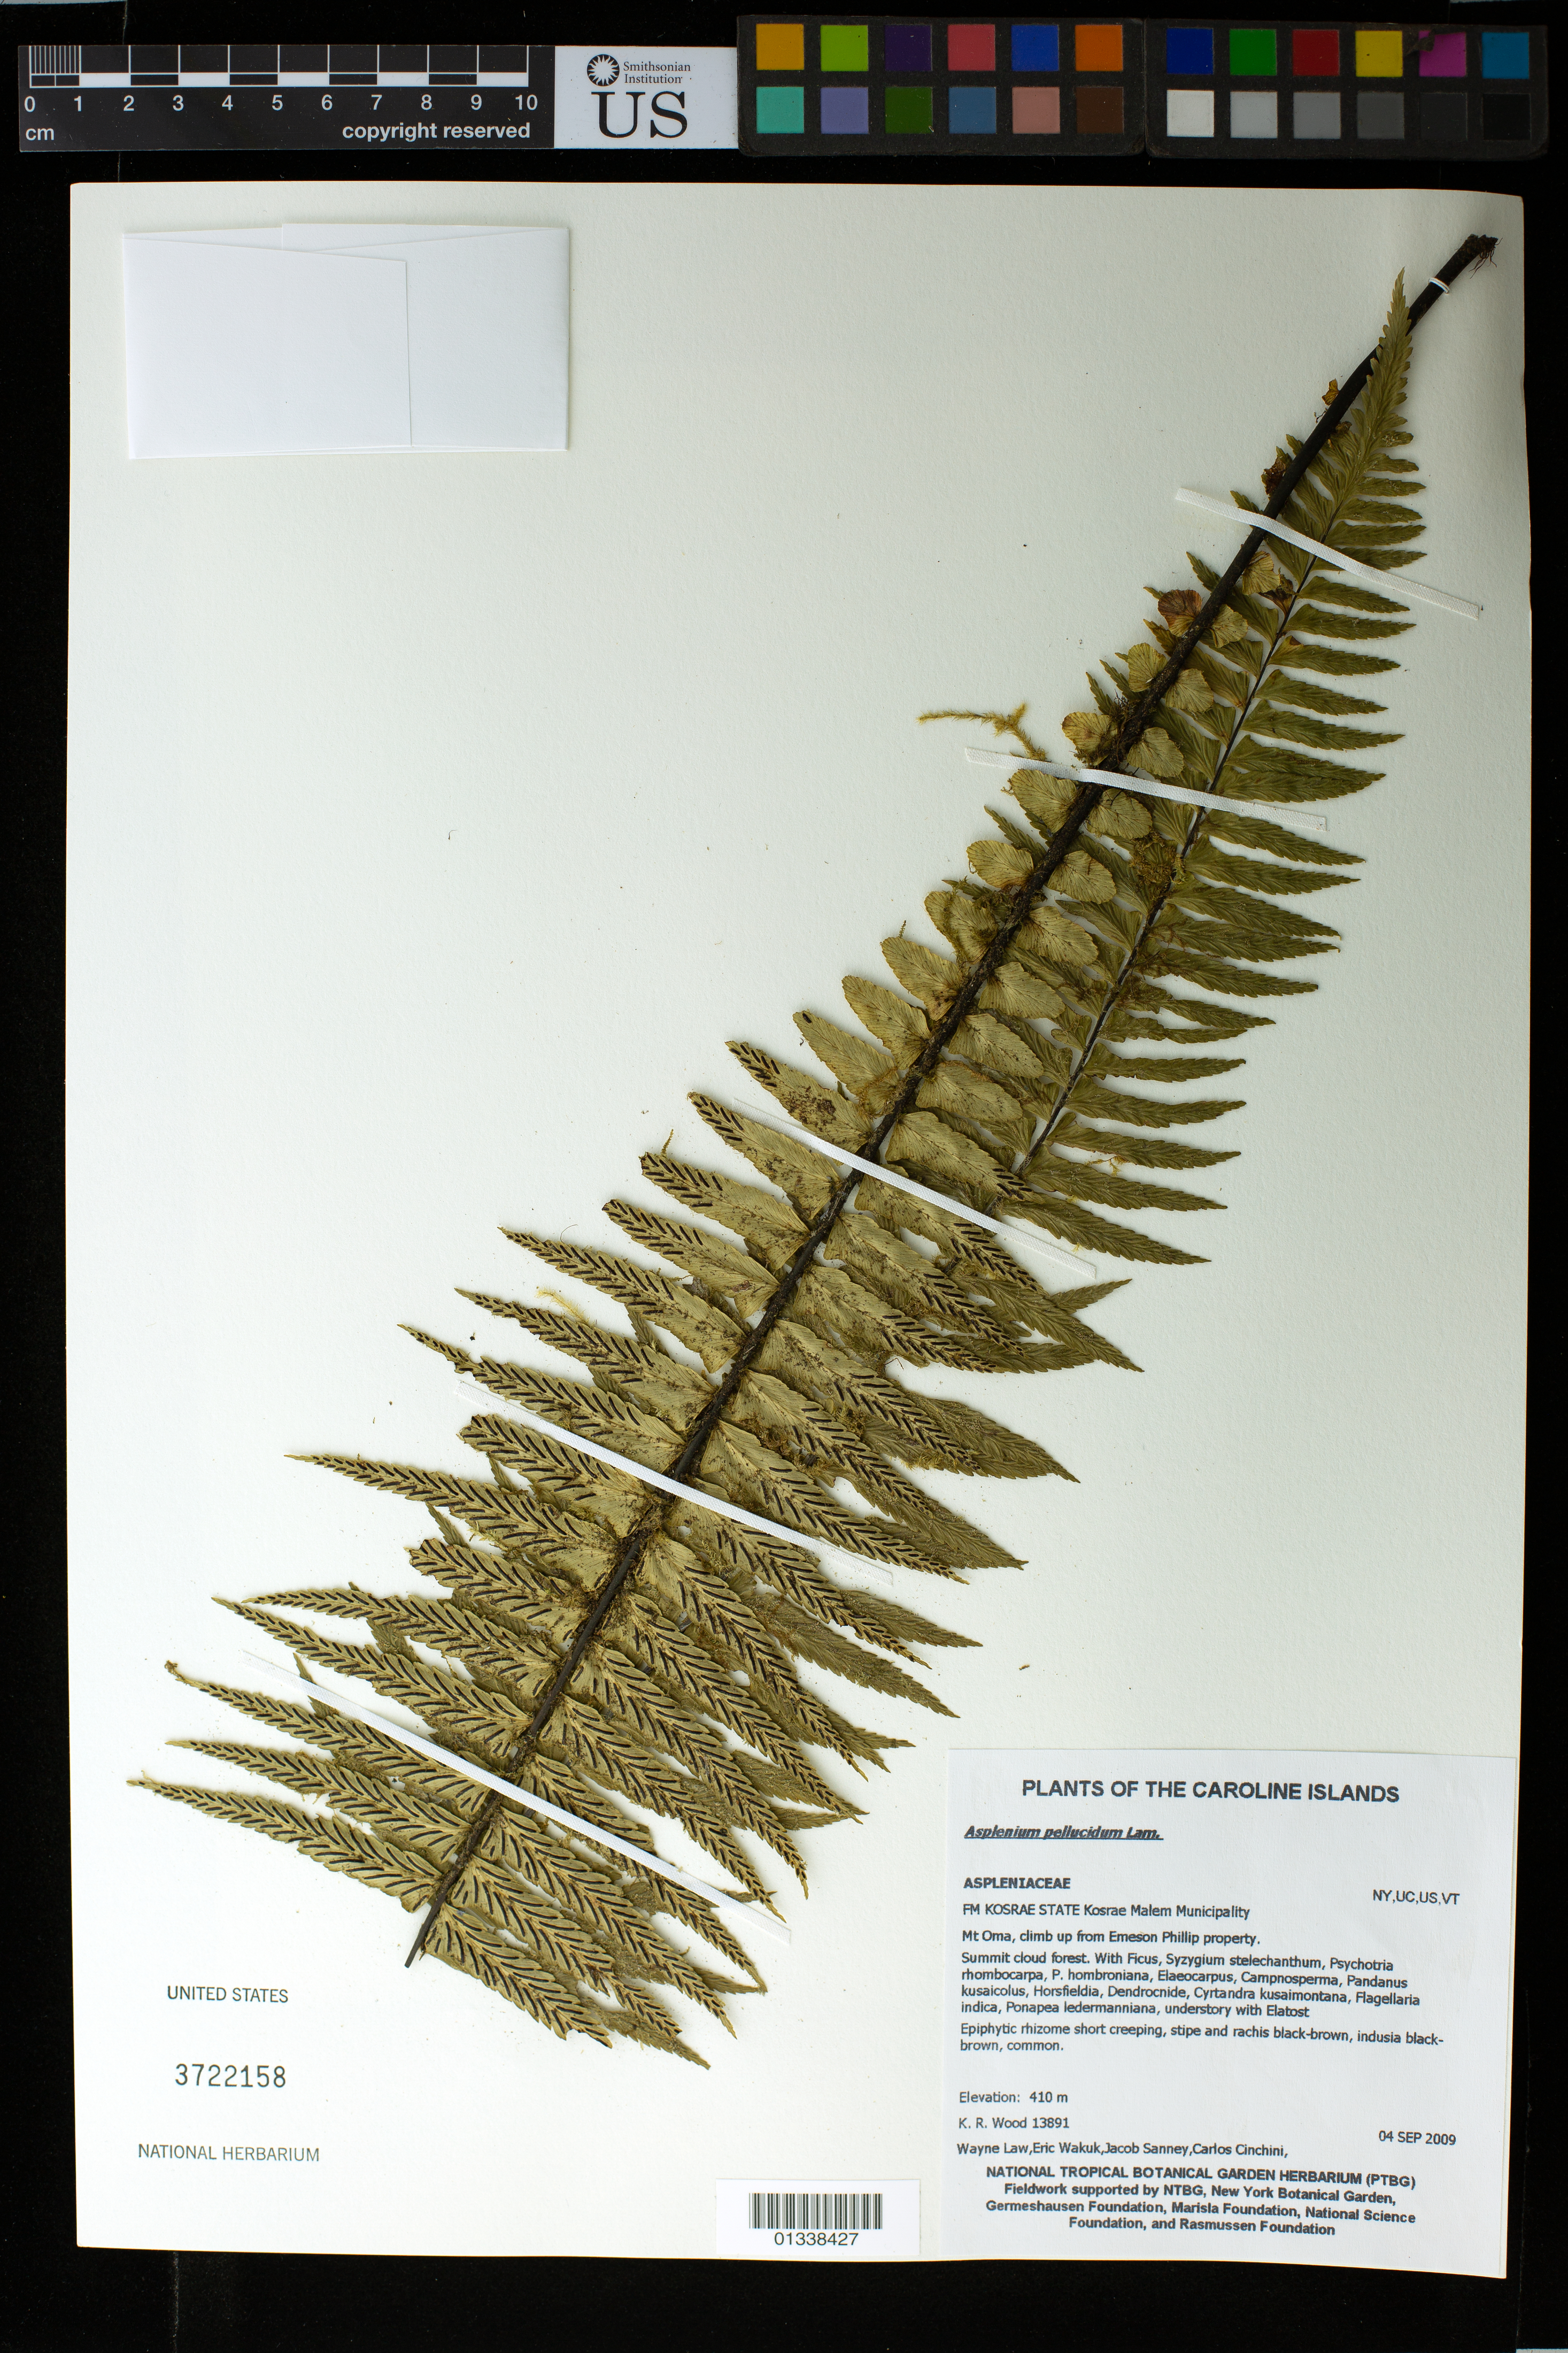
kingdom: Plantae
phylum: Tracheophyta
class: Polypodiopsida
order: Polypodiales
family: Aspleniaceae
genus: Asplenium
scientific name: Asplenium pellucidum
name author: Lam.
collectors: K. R. Wood, W. Law, E. Wakuk & J. Sanney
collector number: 13891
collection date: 2009-09-04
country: Micronesia, Federated States of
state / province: Kosrae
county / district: Malem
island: Kosrae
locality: Kosrae State, Kosrae, Malem Municipality. Mt. Oma, climb up from Emeson Phillip property.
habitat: Summit cloud forest.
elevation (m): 410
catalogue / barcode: US 3722158